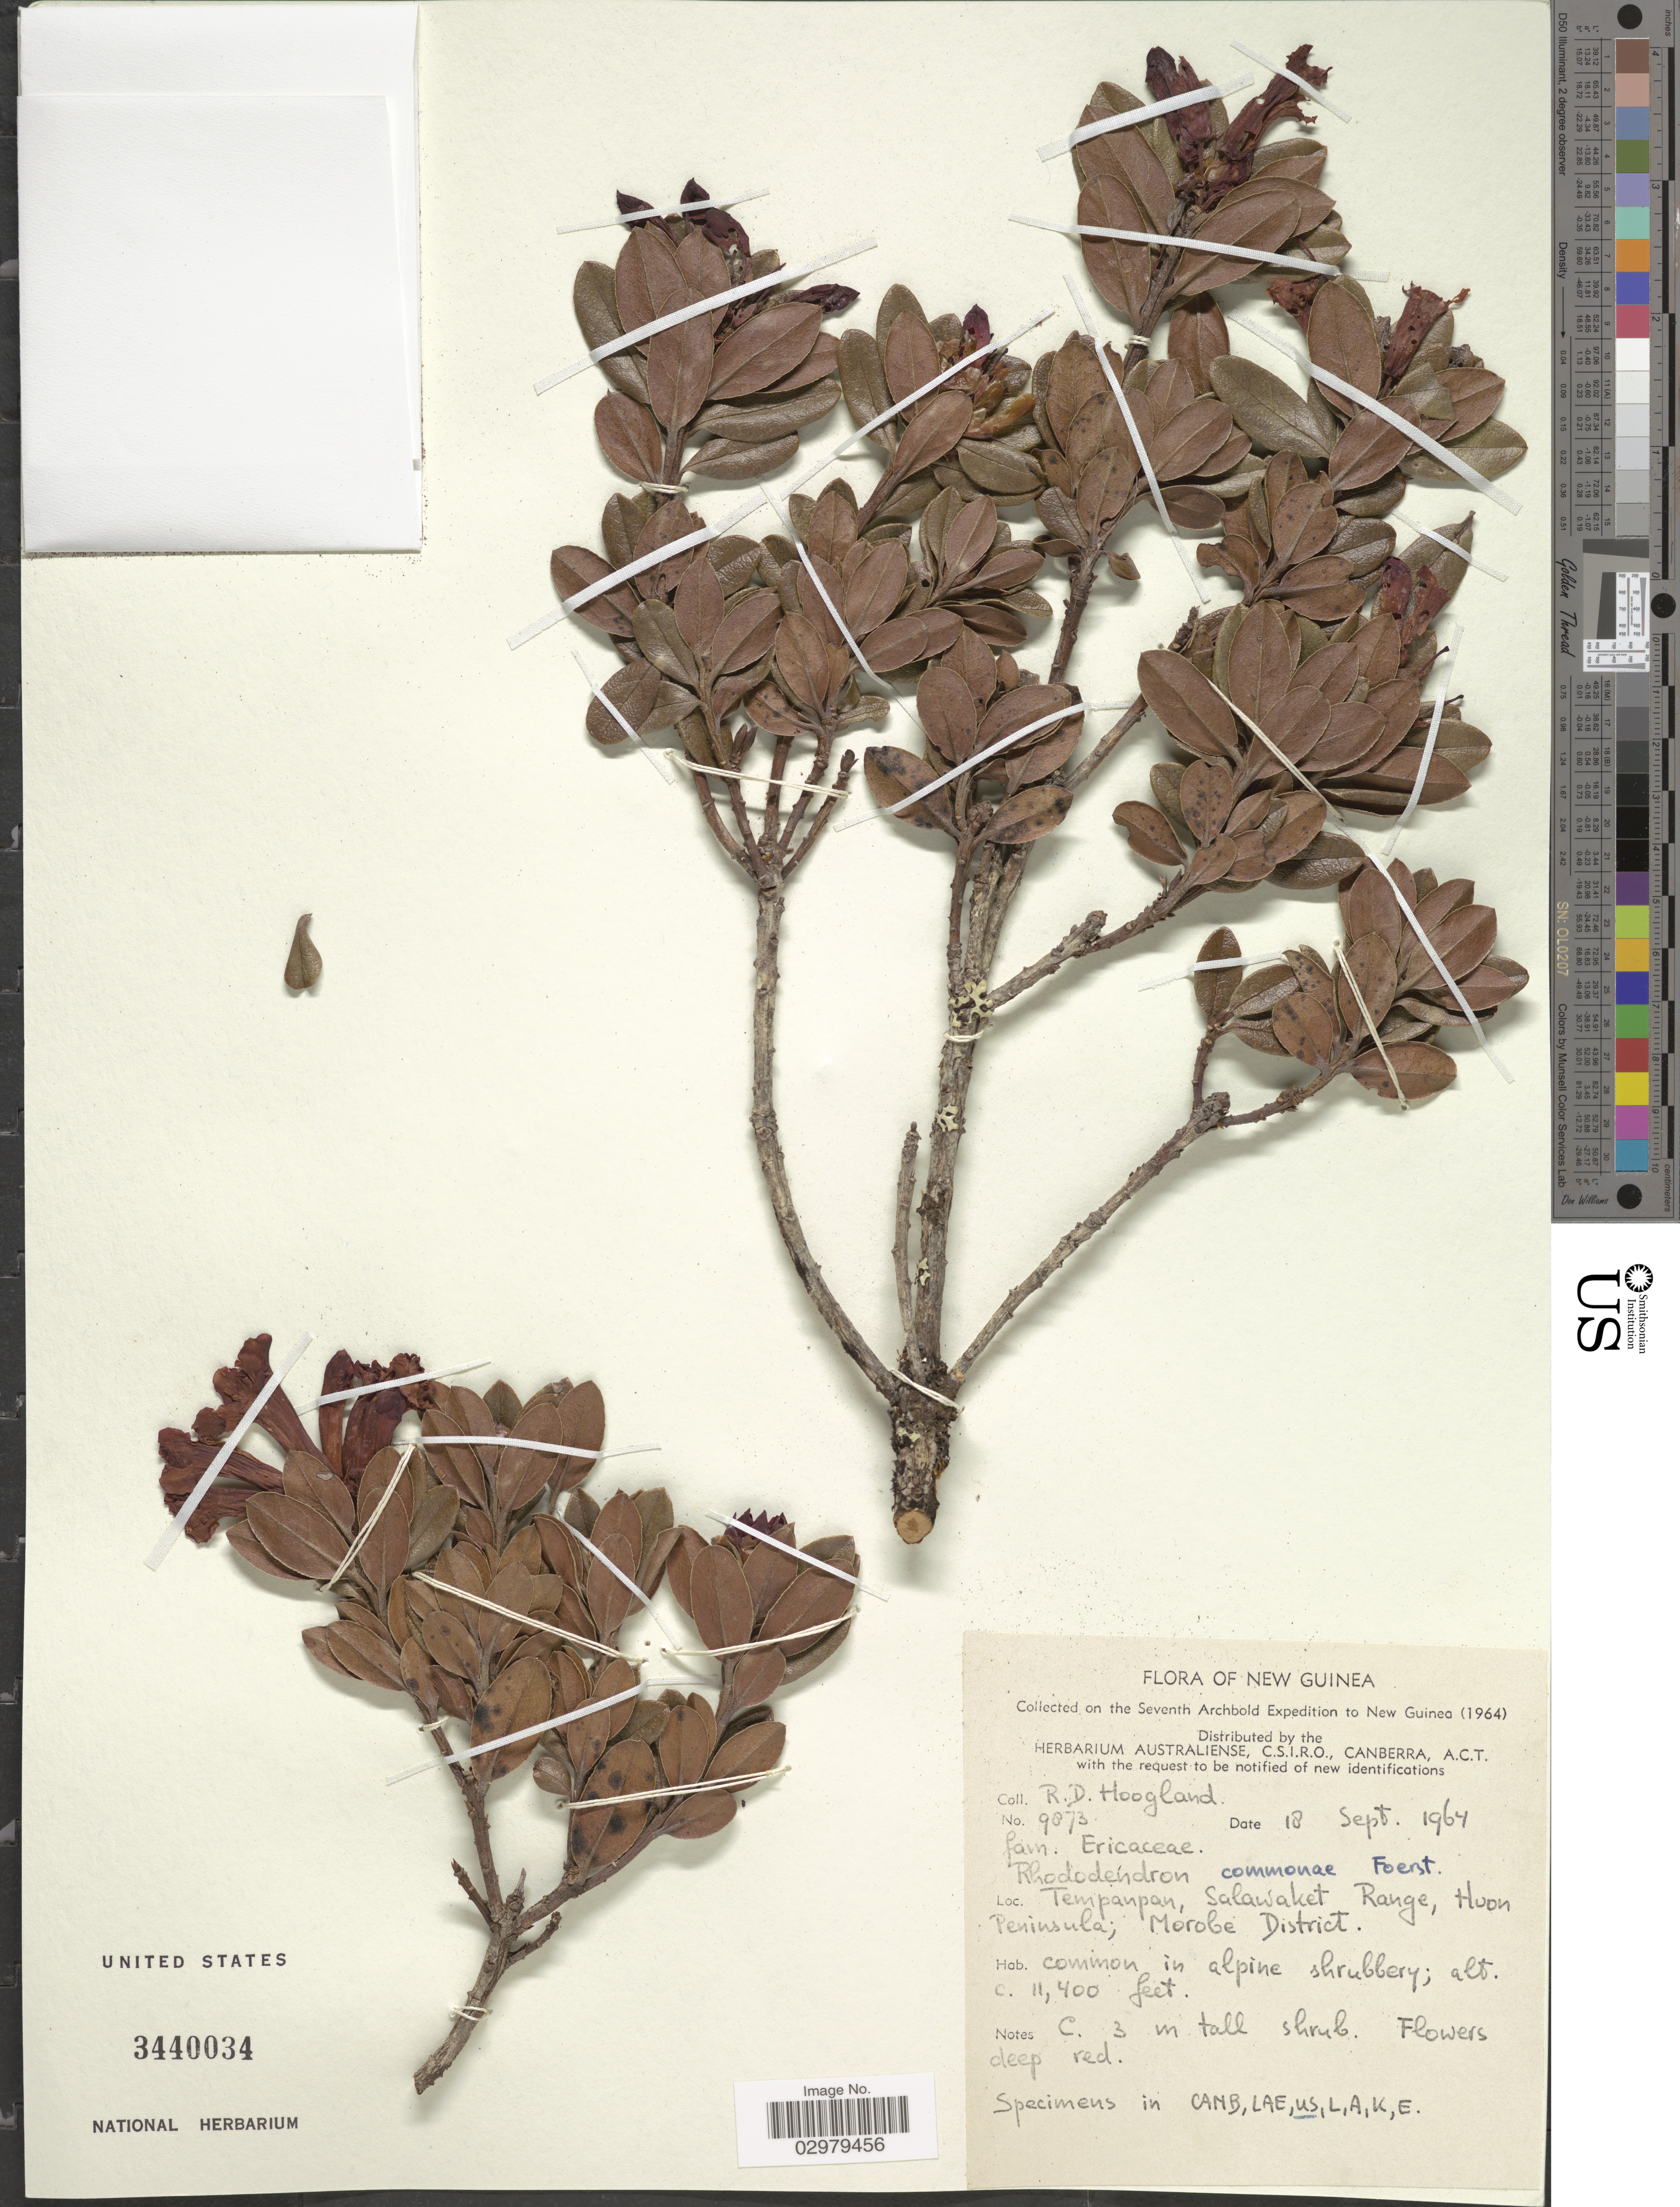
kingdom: Plantae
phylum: Tracheophyta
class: Magnoliopsida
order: Ericales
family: Ericaceae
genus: Rhododendron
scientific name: Rhododendron commonae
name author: F. Först.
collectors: R. D. Hoogland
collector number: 9873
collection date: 1964-09-18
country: Papua New Guinea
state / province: Morobe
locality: New Guinea. Tempanpan, Salawaket Range, Huon Peninsula; Morobe District.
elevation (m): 3475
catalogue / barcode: US 3440034